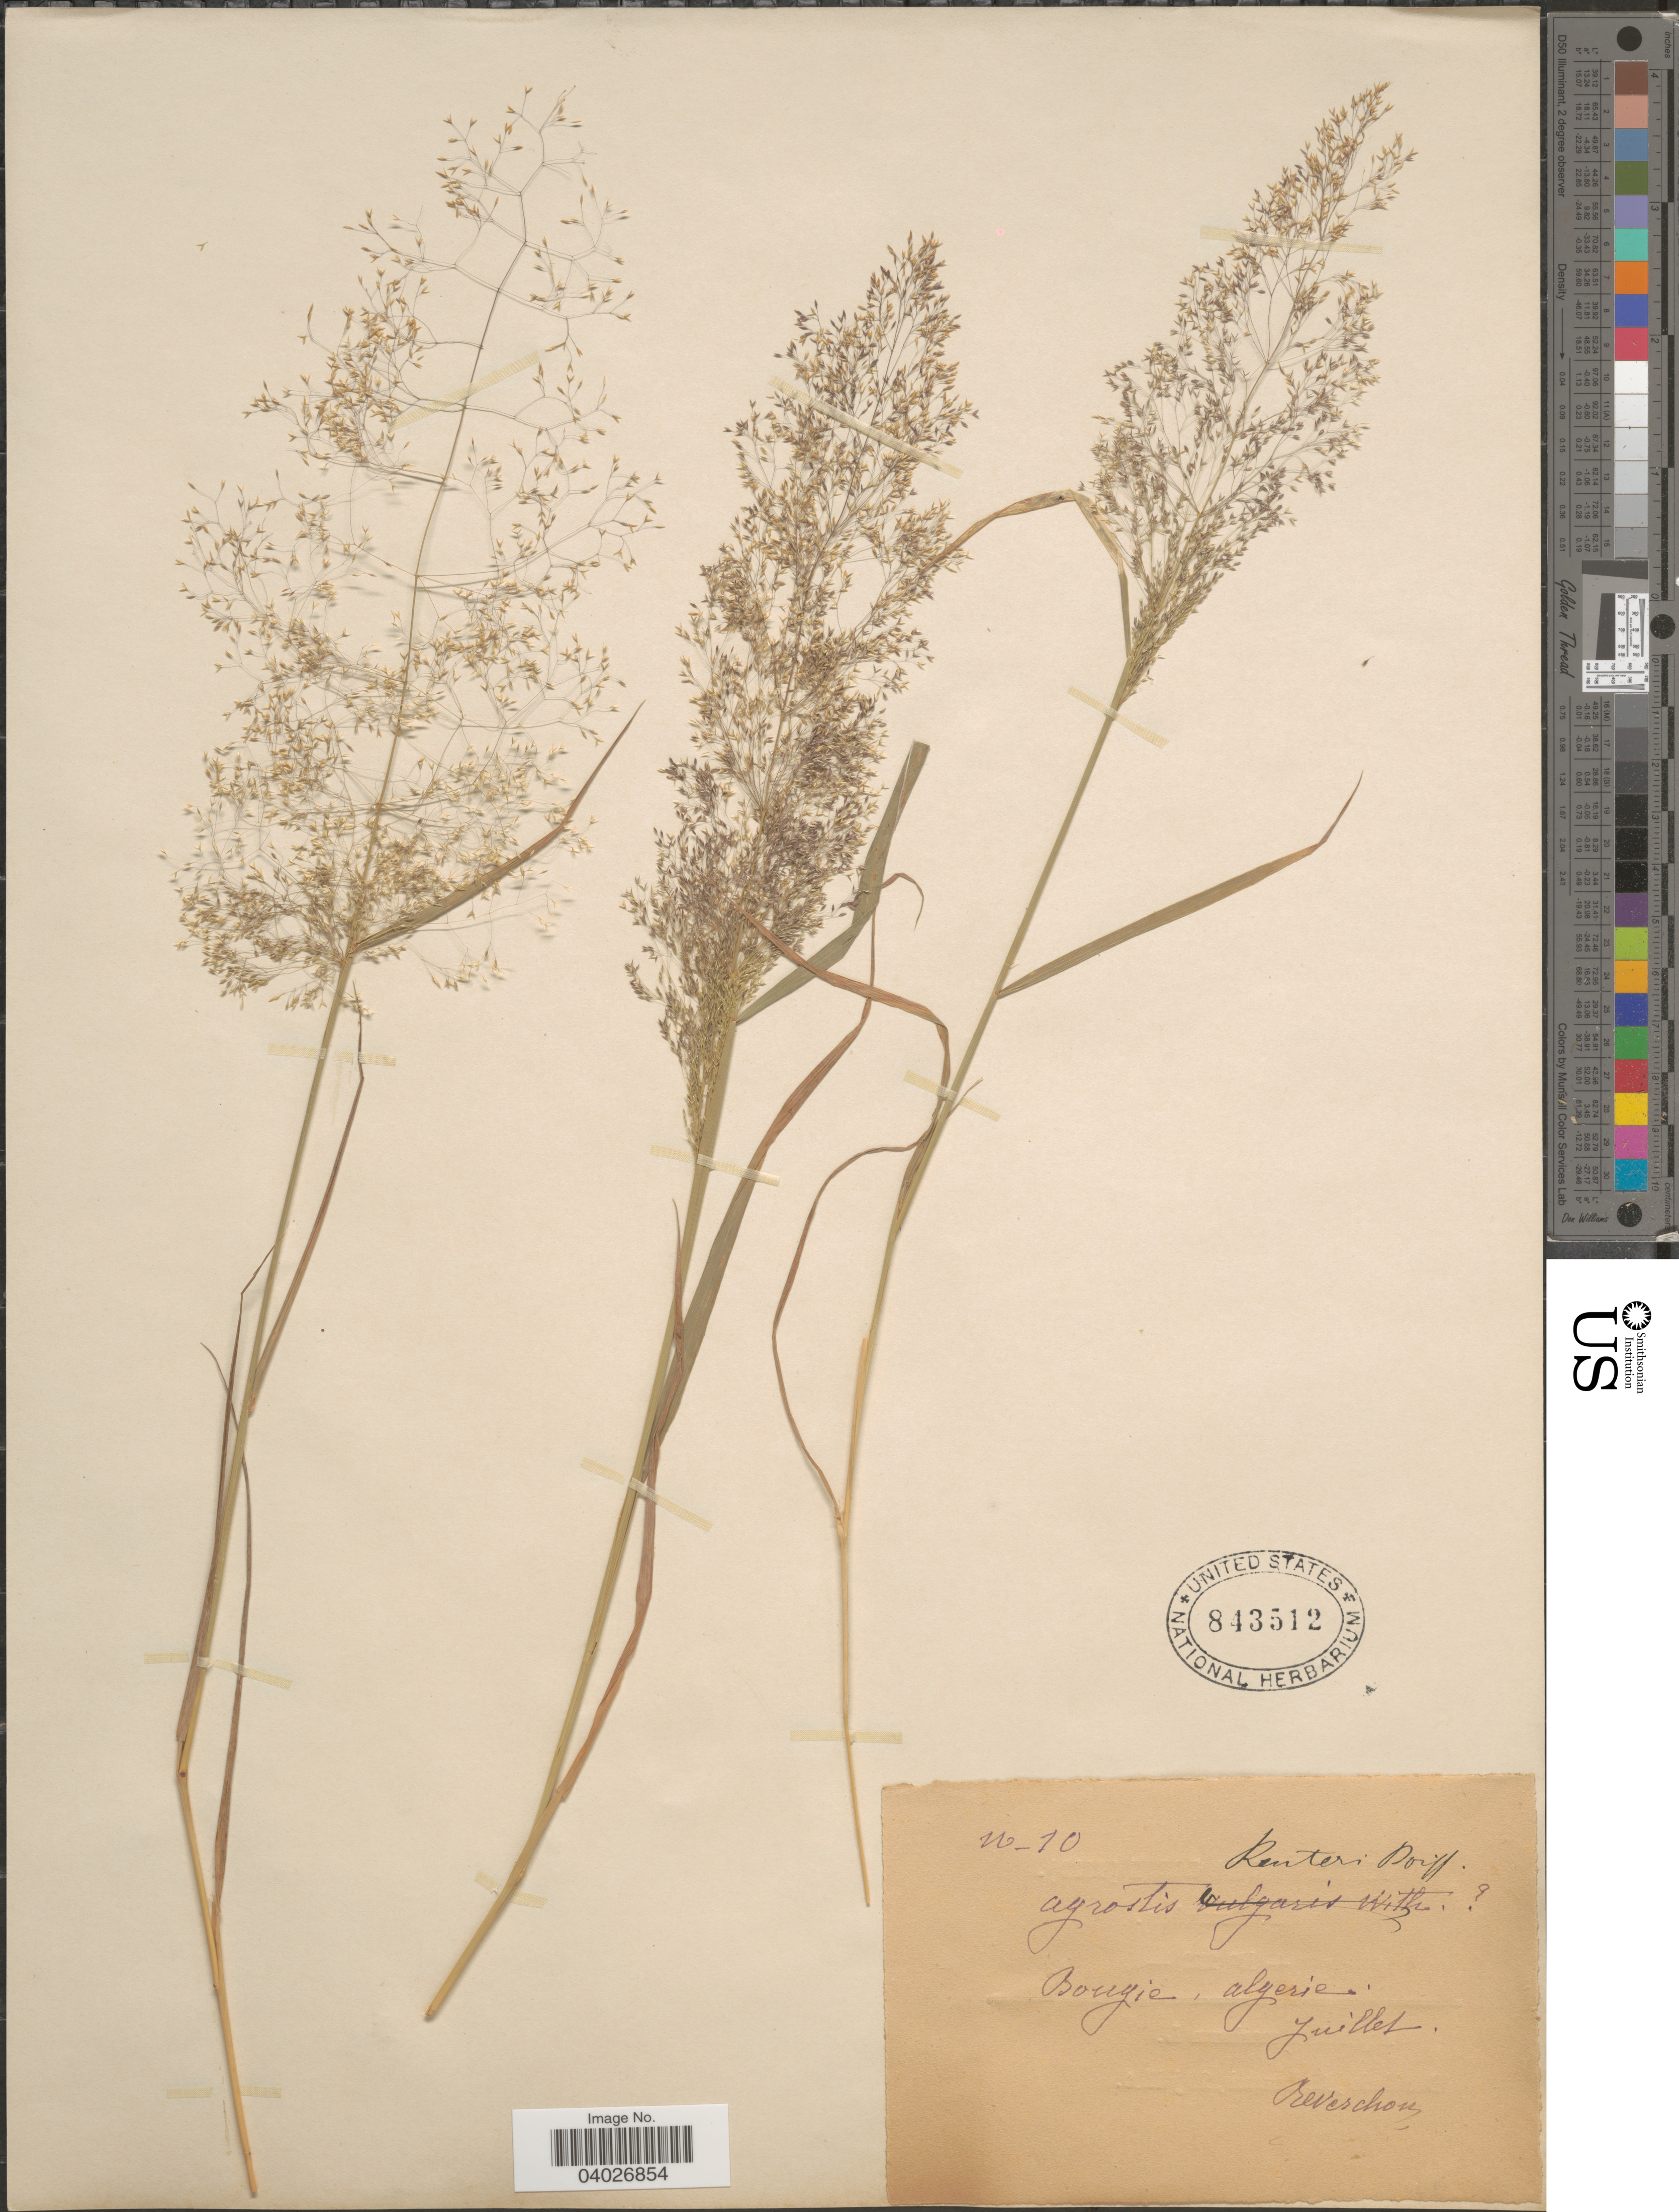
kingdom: Plantae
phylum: Tracheophyta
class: Liliopsida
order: Poales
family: Poaceae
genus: Agrostis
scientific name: Agrostis reuteri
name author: Boiss.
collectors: -. Reverchon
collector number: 10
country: Algeria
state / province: Bejaïa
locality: Bougie.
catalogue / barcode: US 843512